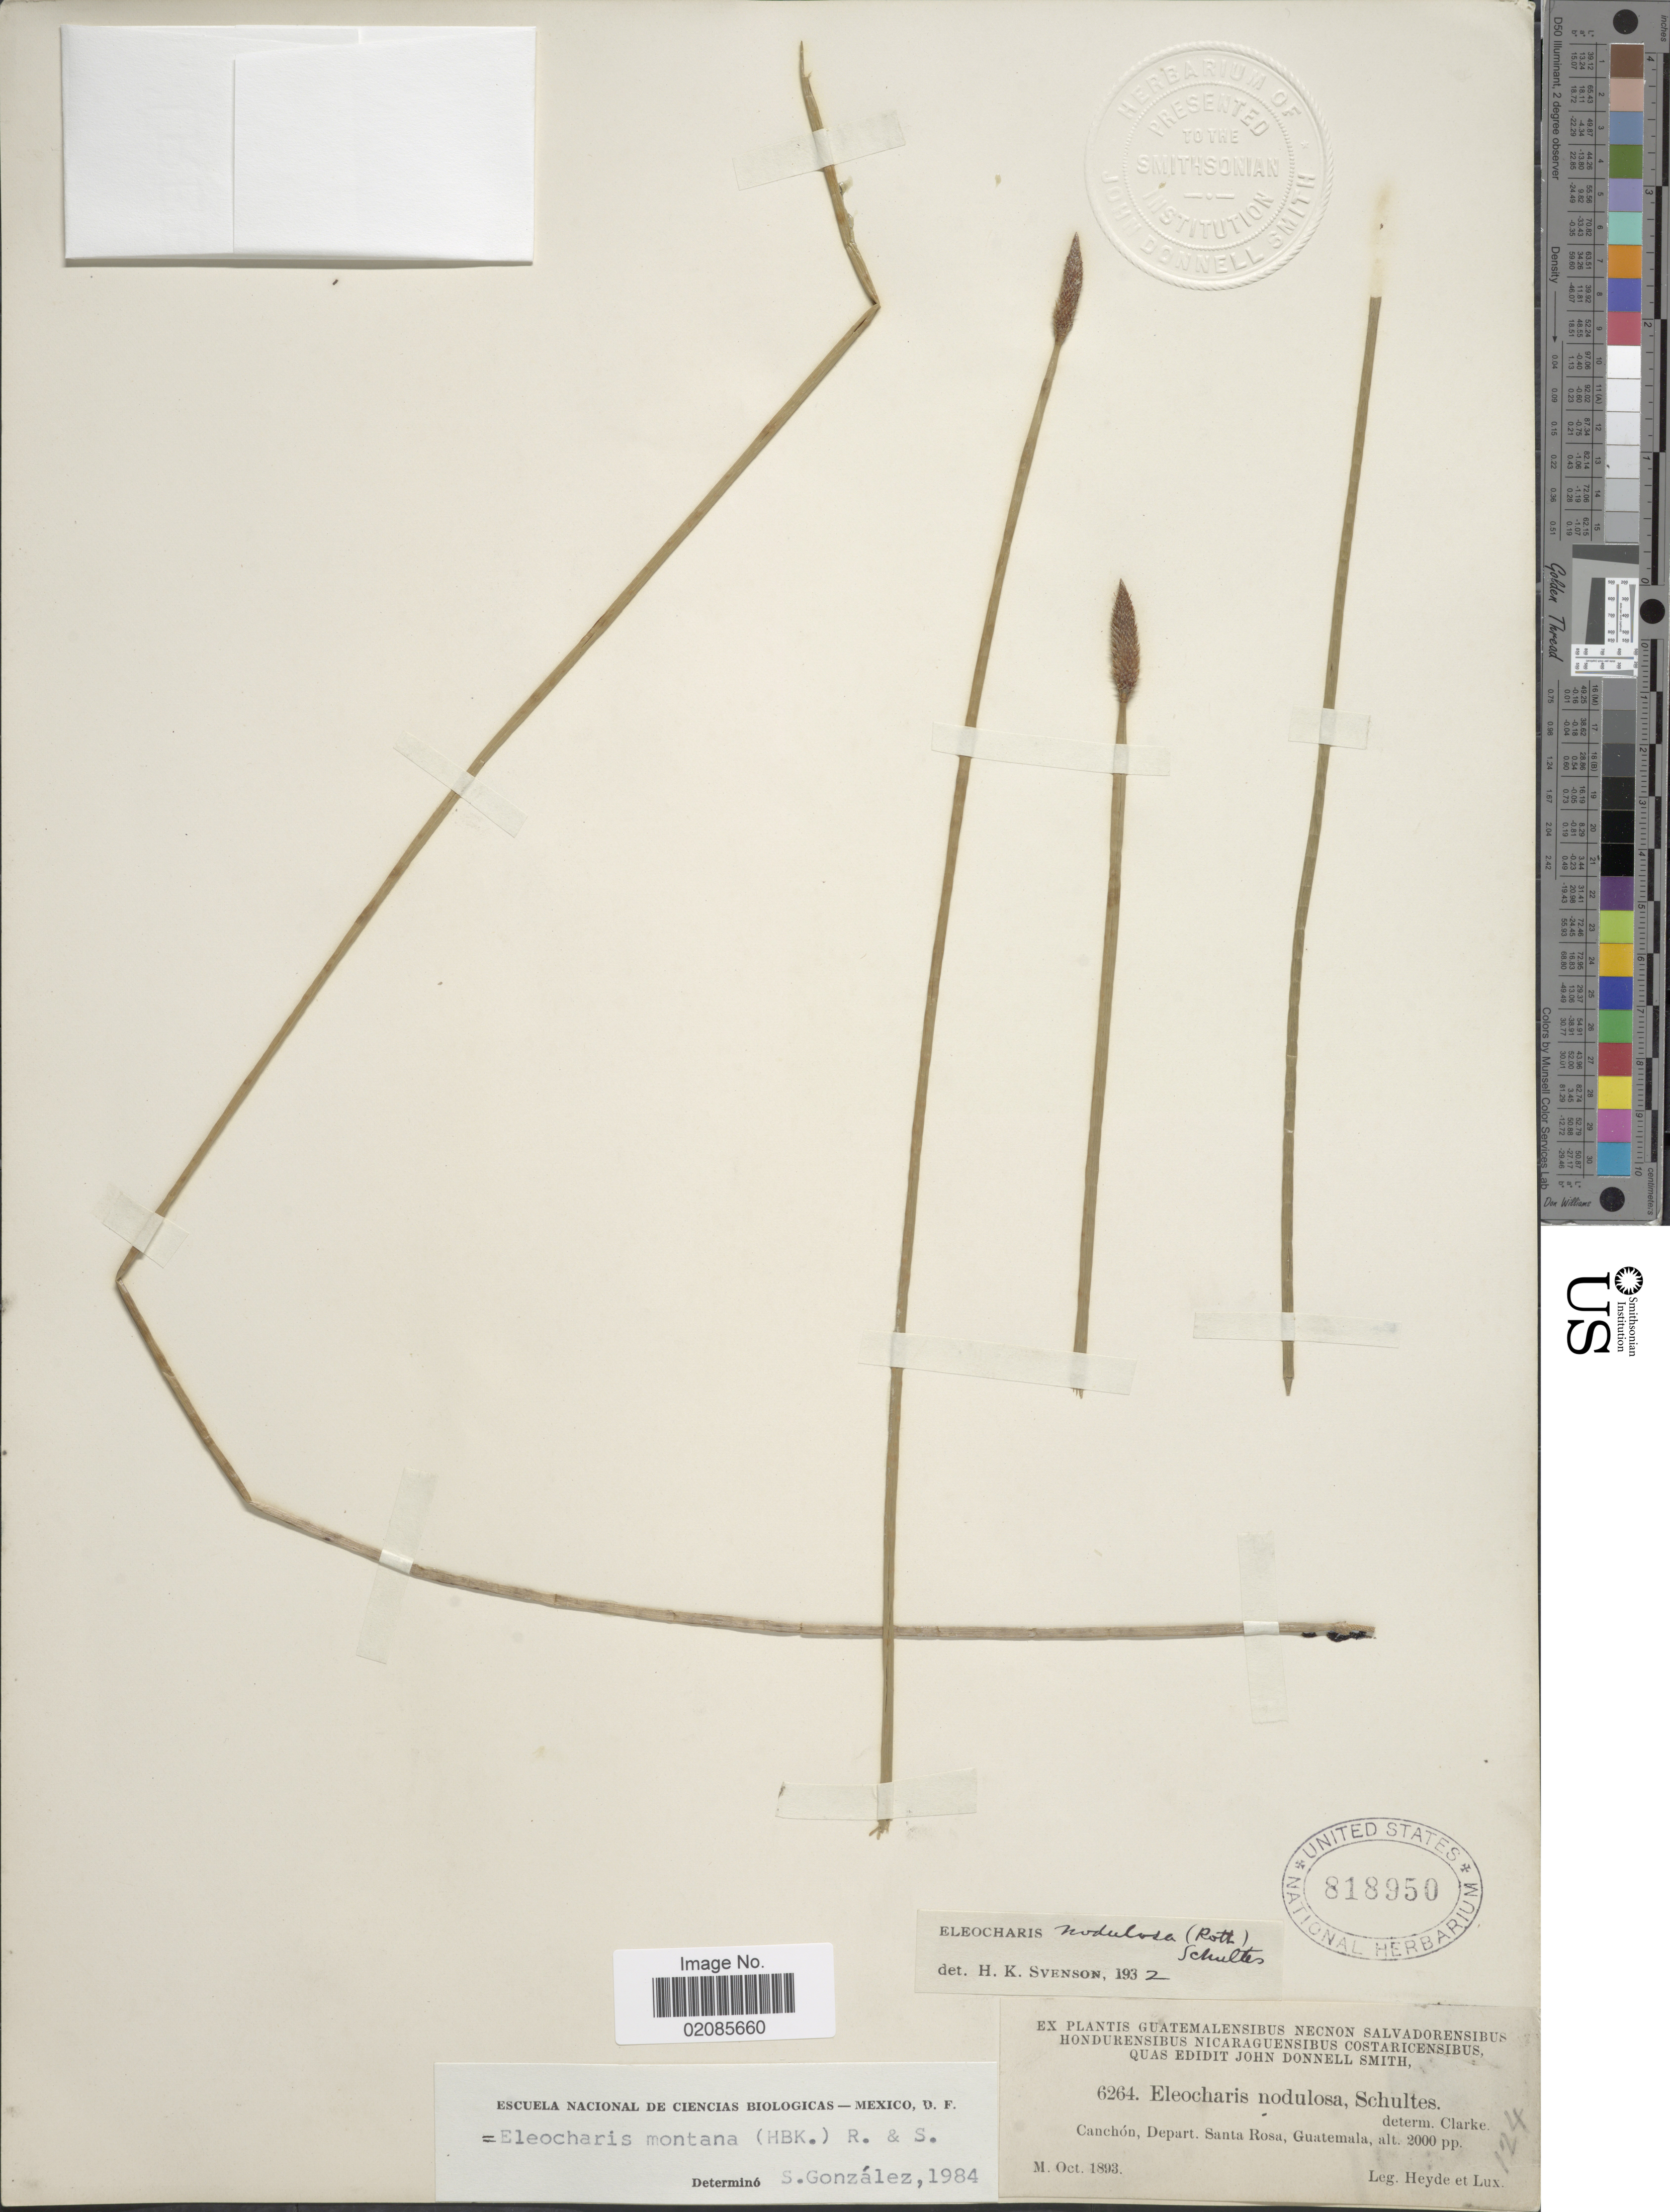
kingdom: Plantae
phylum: Tracheophyta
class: Liliopsida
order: Poales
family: Cyperaceae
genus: Eleocharis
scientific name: Eleocharis montana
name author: (Kunth) Roem. & Schult.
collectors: Heyde & Lux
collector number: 6264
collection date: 1893-10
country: Guatemala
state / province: Santa Rosa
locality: Canchon.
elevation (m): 610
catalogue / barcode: US 818950